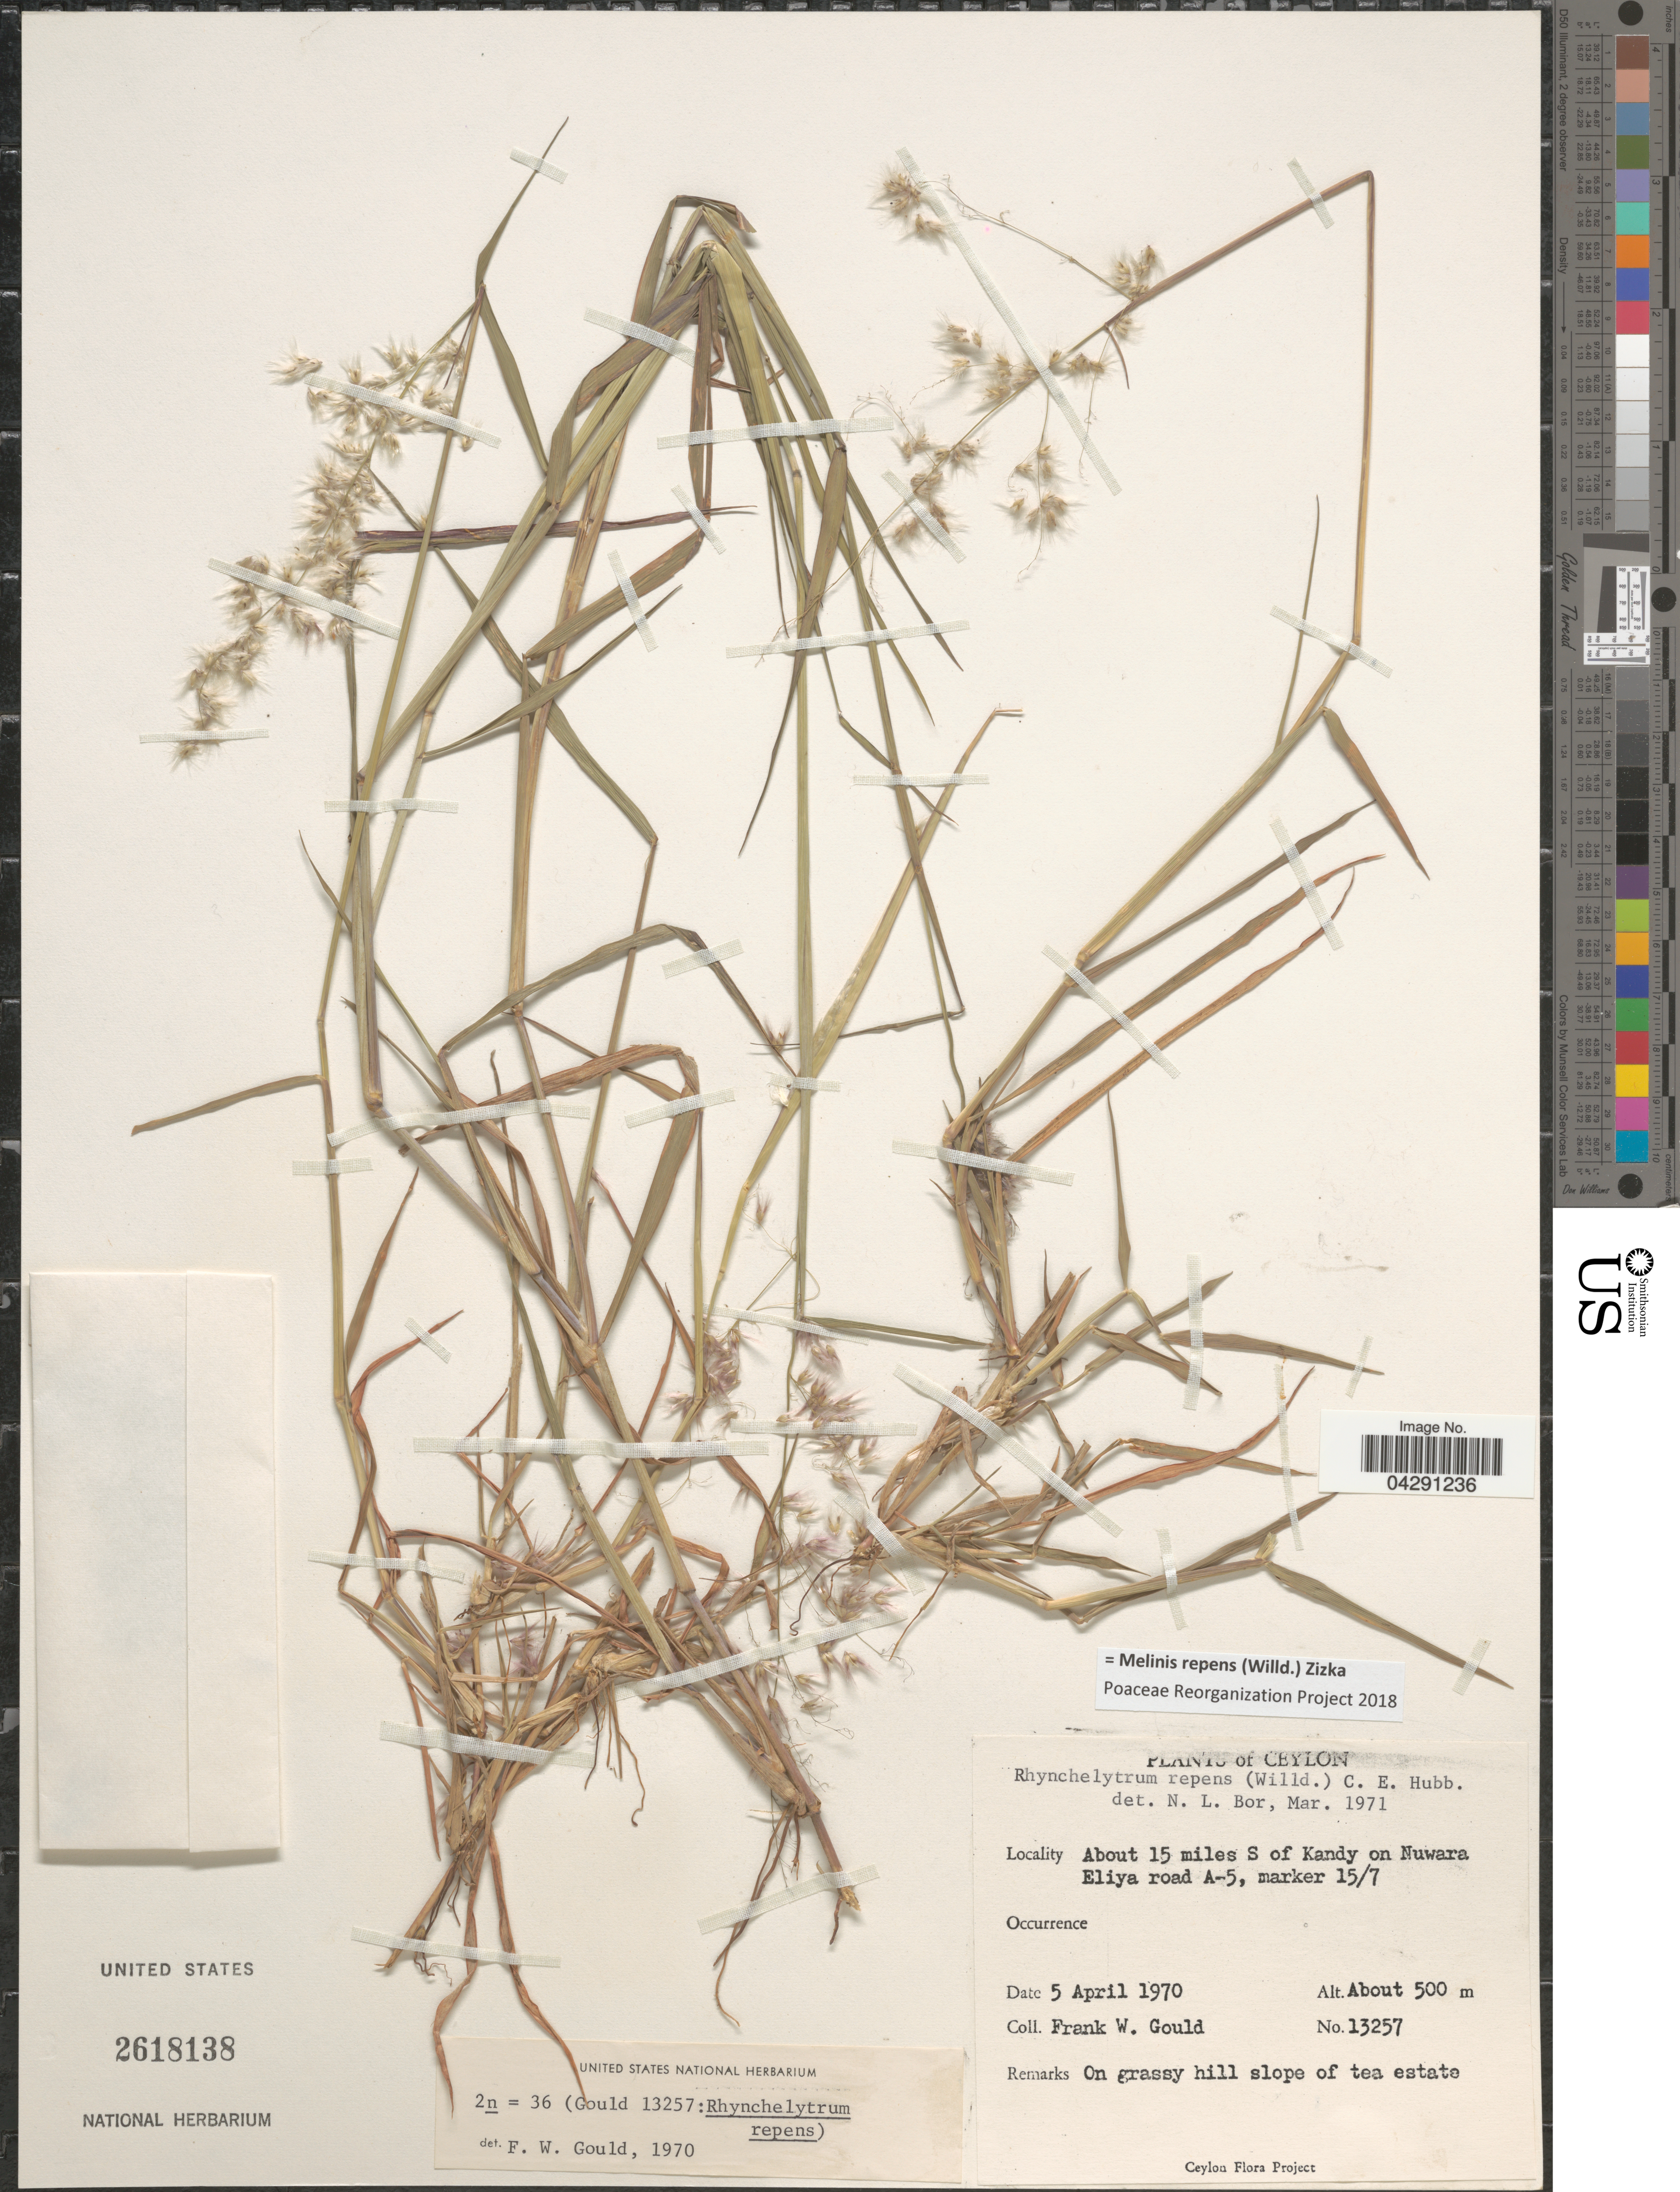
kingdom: Plantae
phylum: Tracheophyta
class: Liliopsida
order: Poales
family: Poaceae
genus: Melinis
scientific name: Melinis repens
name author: (Willd.) Zizka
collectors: F. W. Gould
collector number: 13257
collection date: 1970-04-05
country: Sri Lanka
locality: Ceylon. About 15 miles S of Kandy on Nuwara eliya road A-5, marker 15/7.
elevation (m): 500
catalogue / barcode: US 2618138